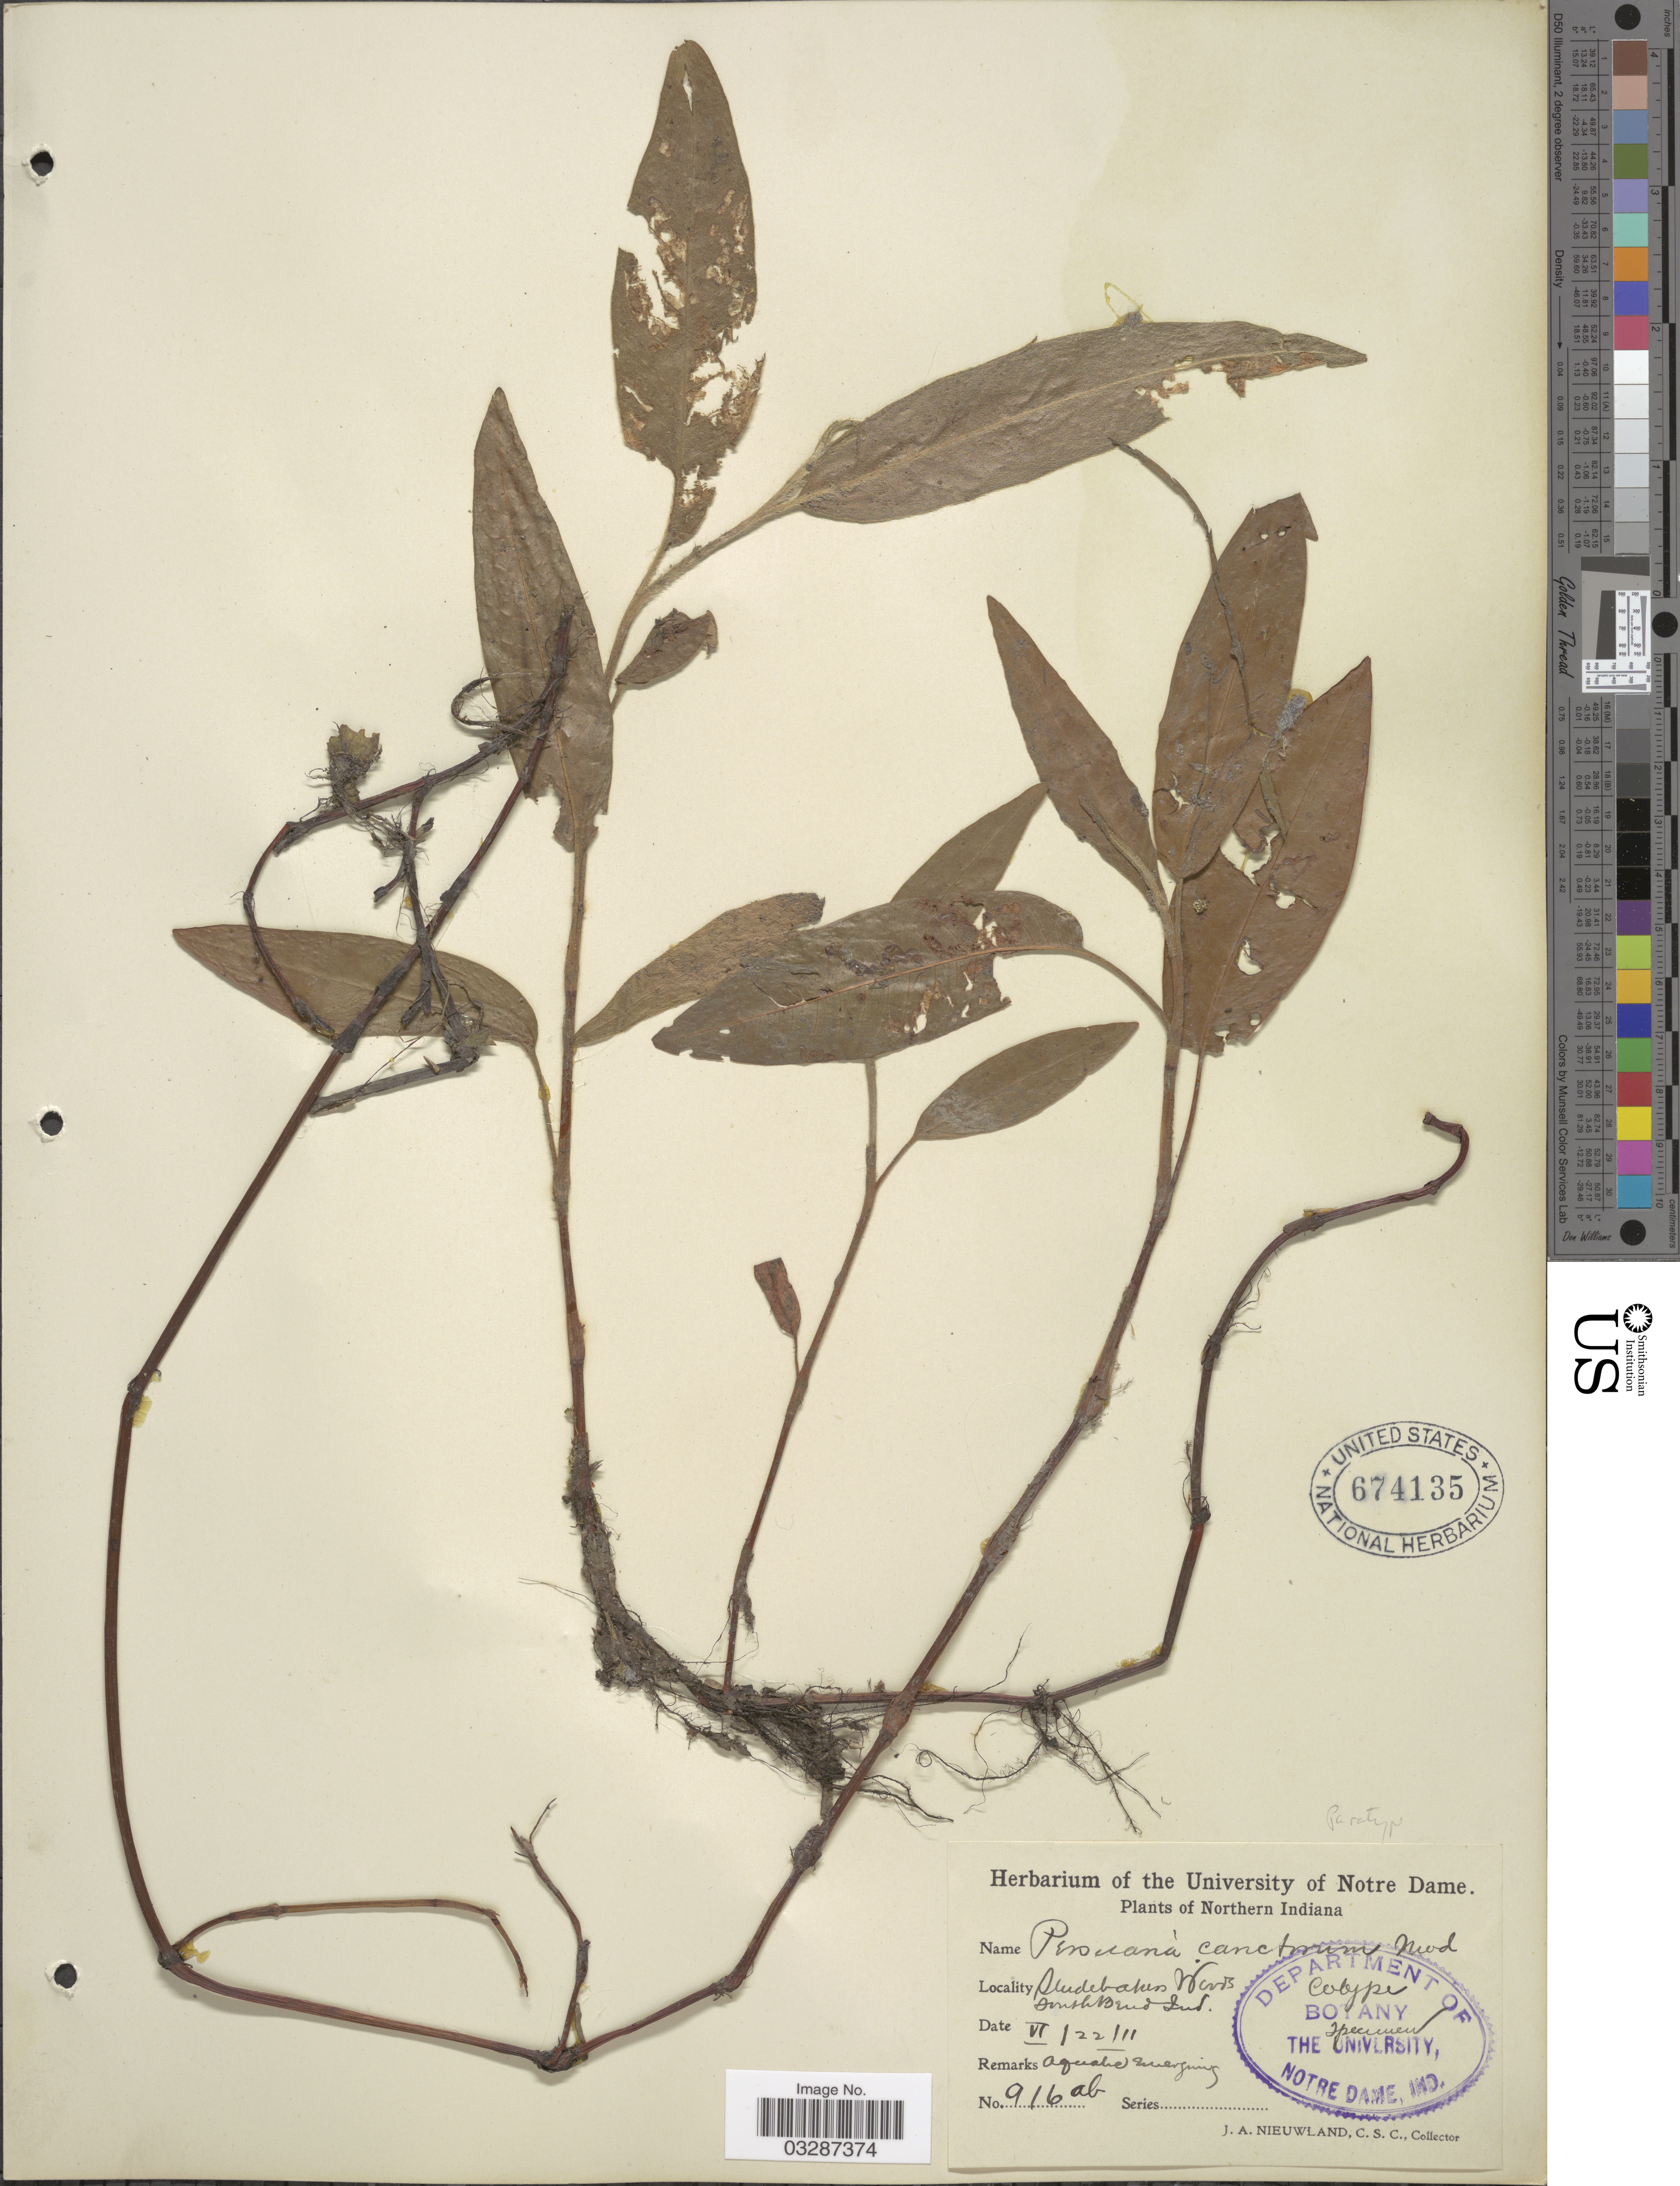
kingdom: Plantae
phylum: Tracheophyta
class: Magnoliopsida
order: Caryophyllales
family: Polygonaceae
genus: Polygonum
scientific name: Polygonum amphibium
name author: L.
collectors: J. A. Nieuwland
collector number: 916ab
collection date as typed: Transcribed d/m/y: 22/6/11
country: United States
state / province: Indiana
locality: Northern Indiana. Studebakers Woods. South Bend Ind.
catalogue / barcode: US 674135